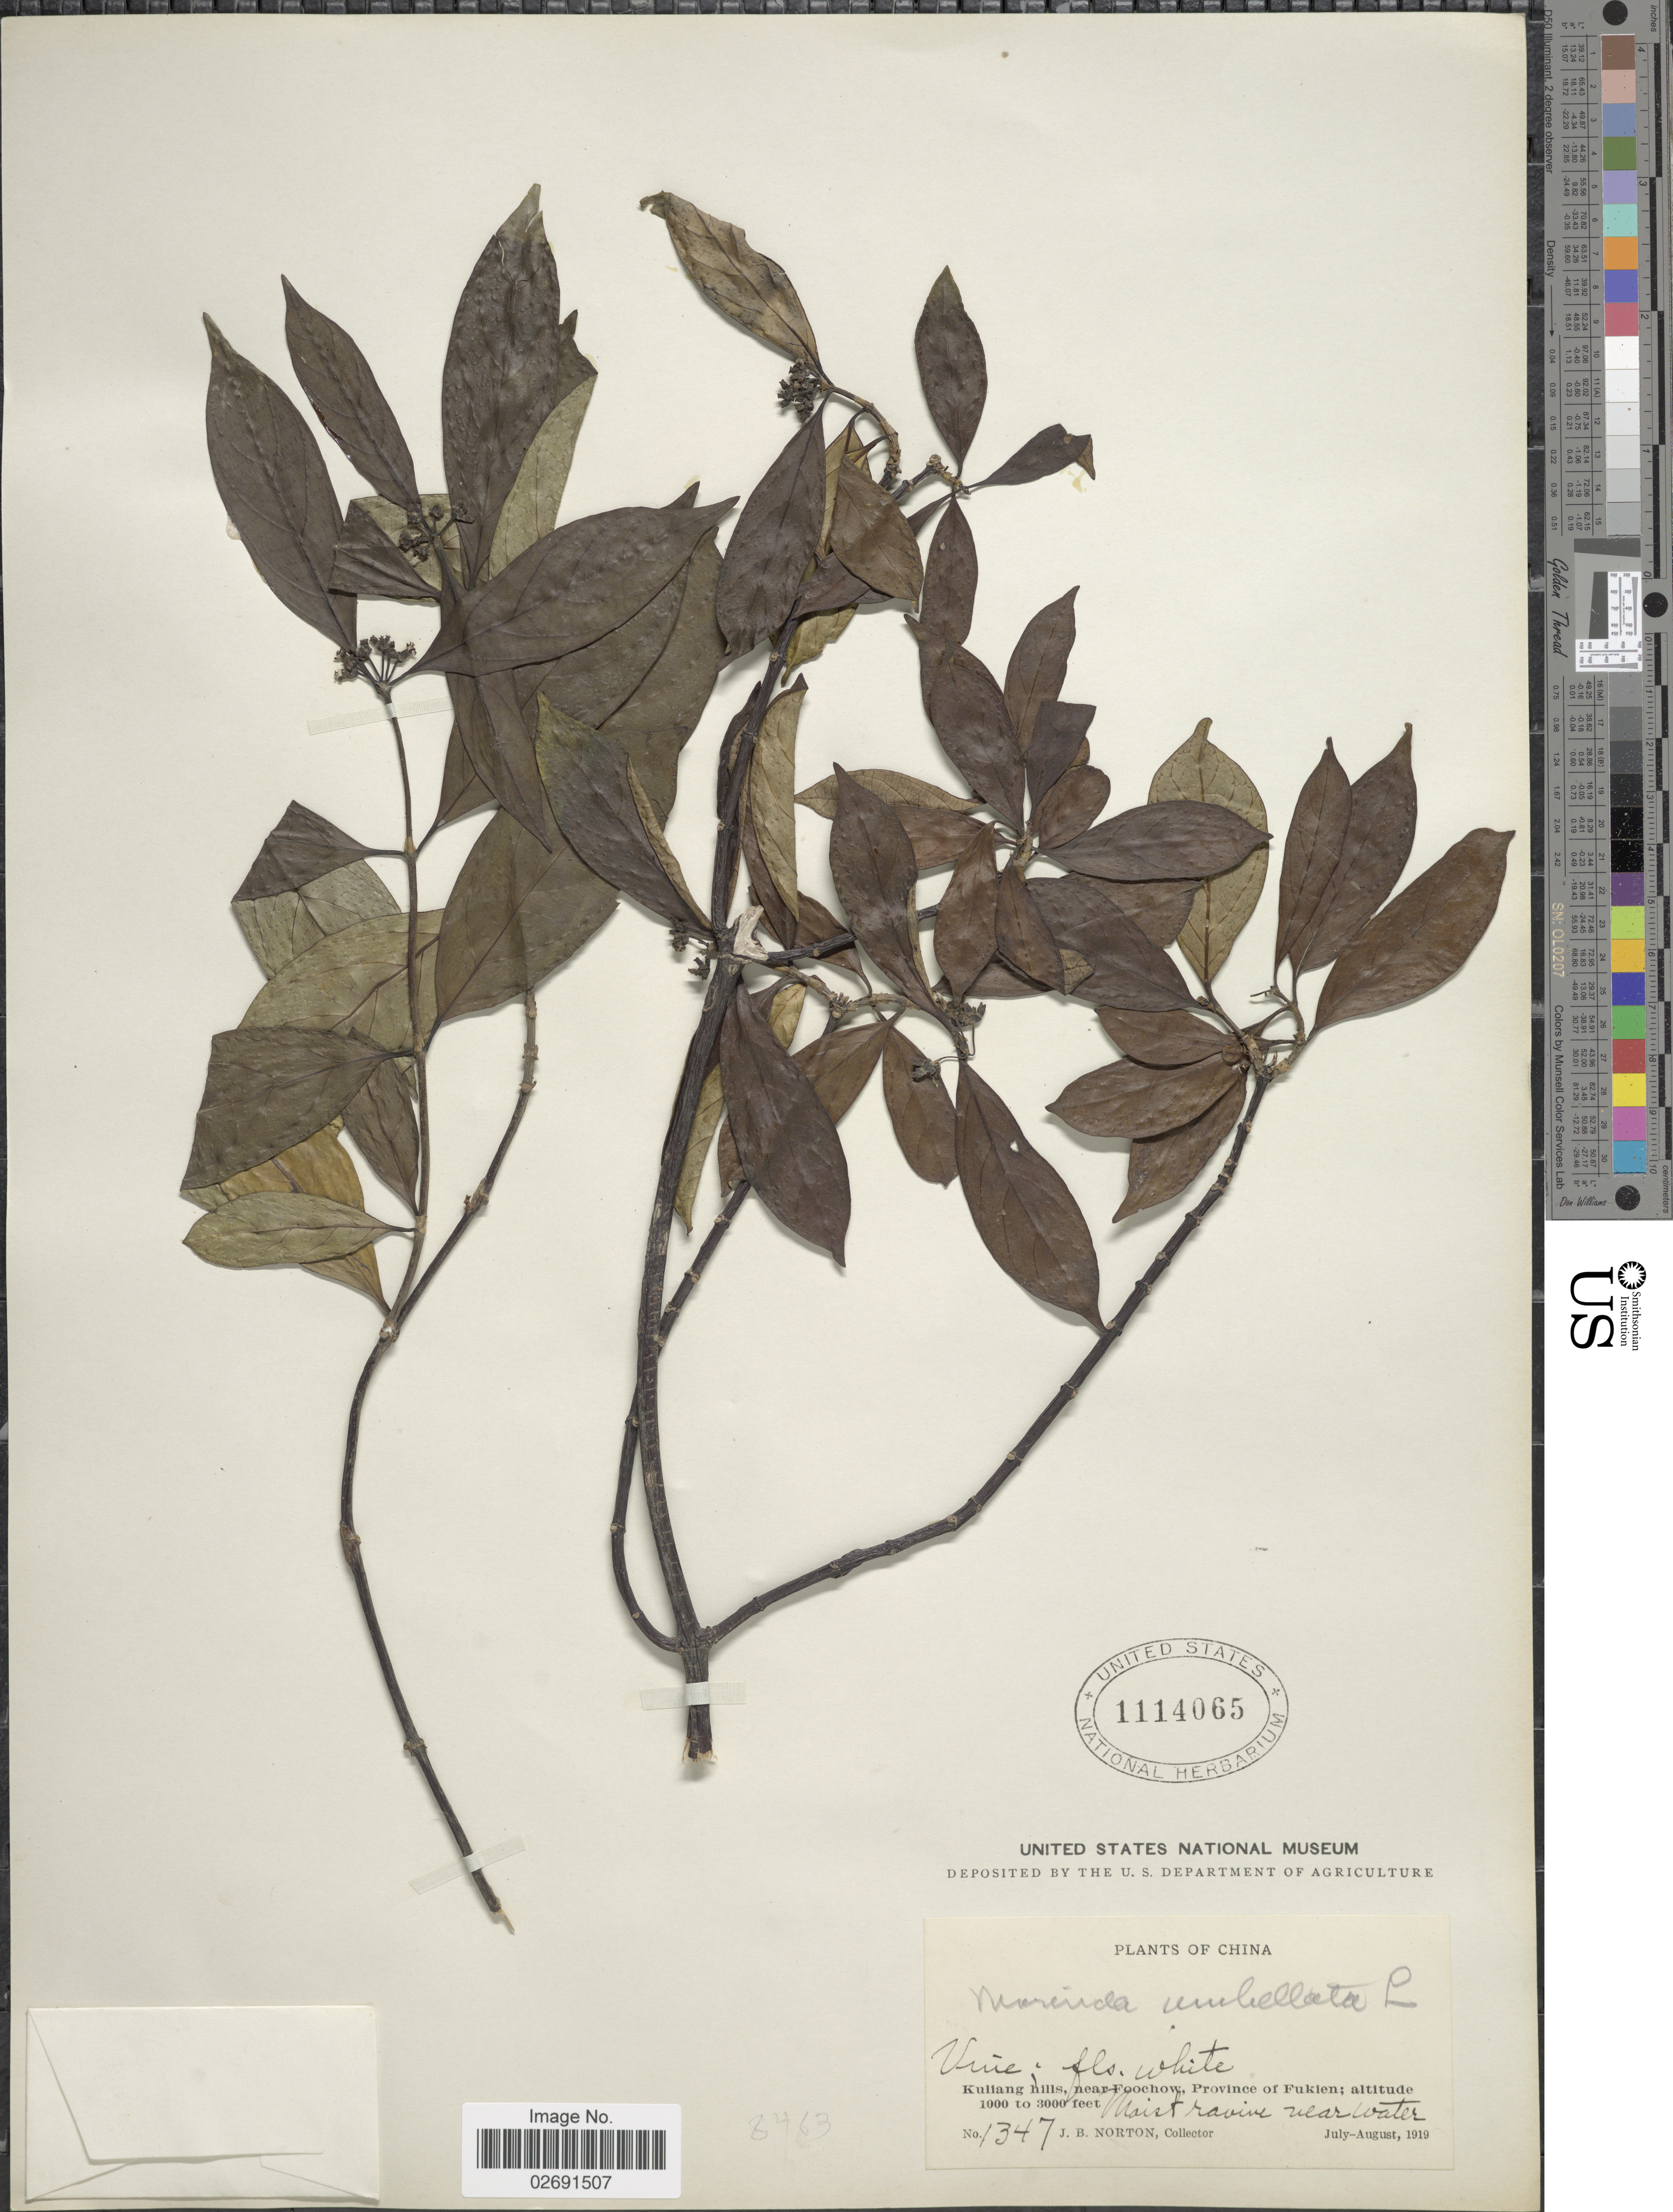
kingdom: Plantae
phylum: Tracheophyta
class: Magnoliopsida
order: Gentianales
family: Rubiaceae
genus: Gynochthodes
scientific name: Gynochthodes umbellata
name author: (L.) Razafim. & B. Bremer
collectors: J. B. Norton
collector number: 1347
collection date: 1919-07/1919-08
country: China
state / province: Fujian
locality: Kuliang hills, near Foochow, Province of Fukien, moist river near water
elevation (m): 305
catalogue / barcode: US 1114065